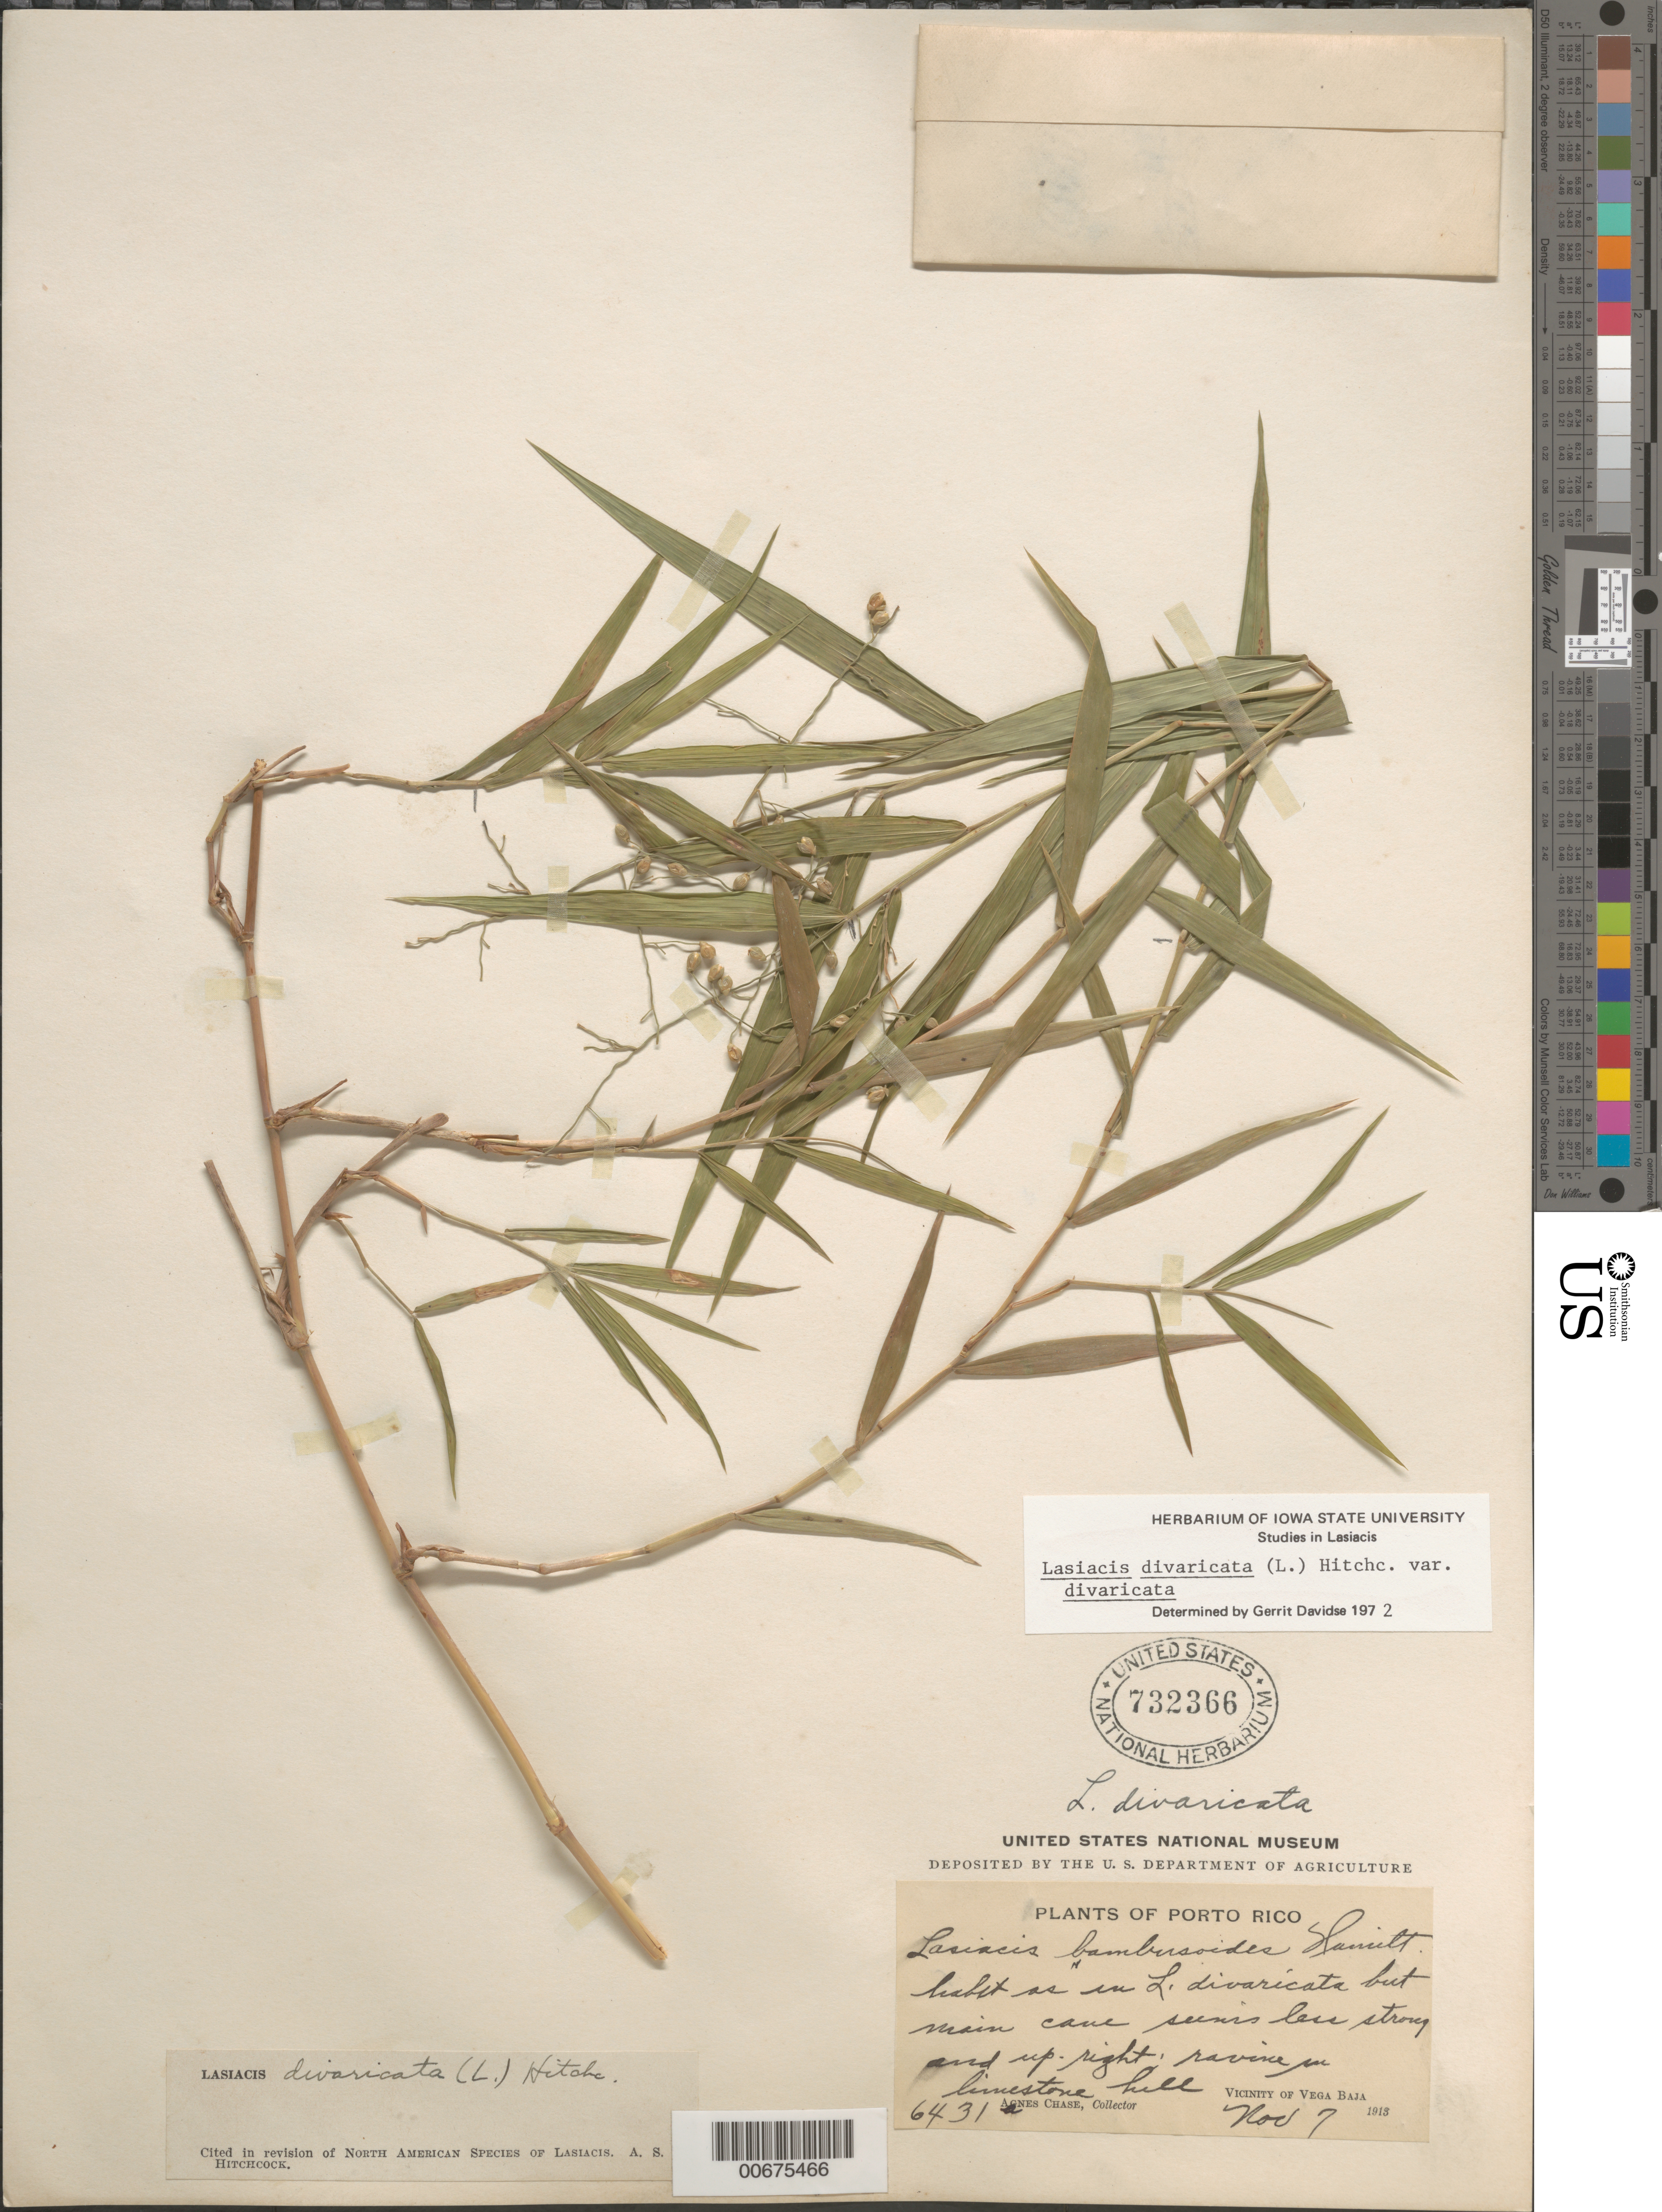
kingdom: Plantae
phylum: Tracheophyta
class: Liliopsida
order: Poales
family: Poaceae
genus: Lasiacis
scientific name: Lasiacis divaricata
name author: (L.) Hitchc.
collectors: A. Chase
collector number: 6431a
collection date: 1913-11-07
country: Puerto Rico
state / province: Vega Baja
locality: Porto Rico. Vicinity of Vega Baja.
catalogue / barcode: US 732366